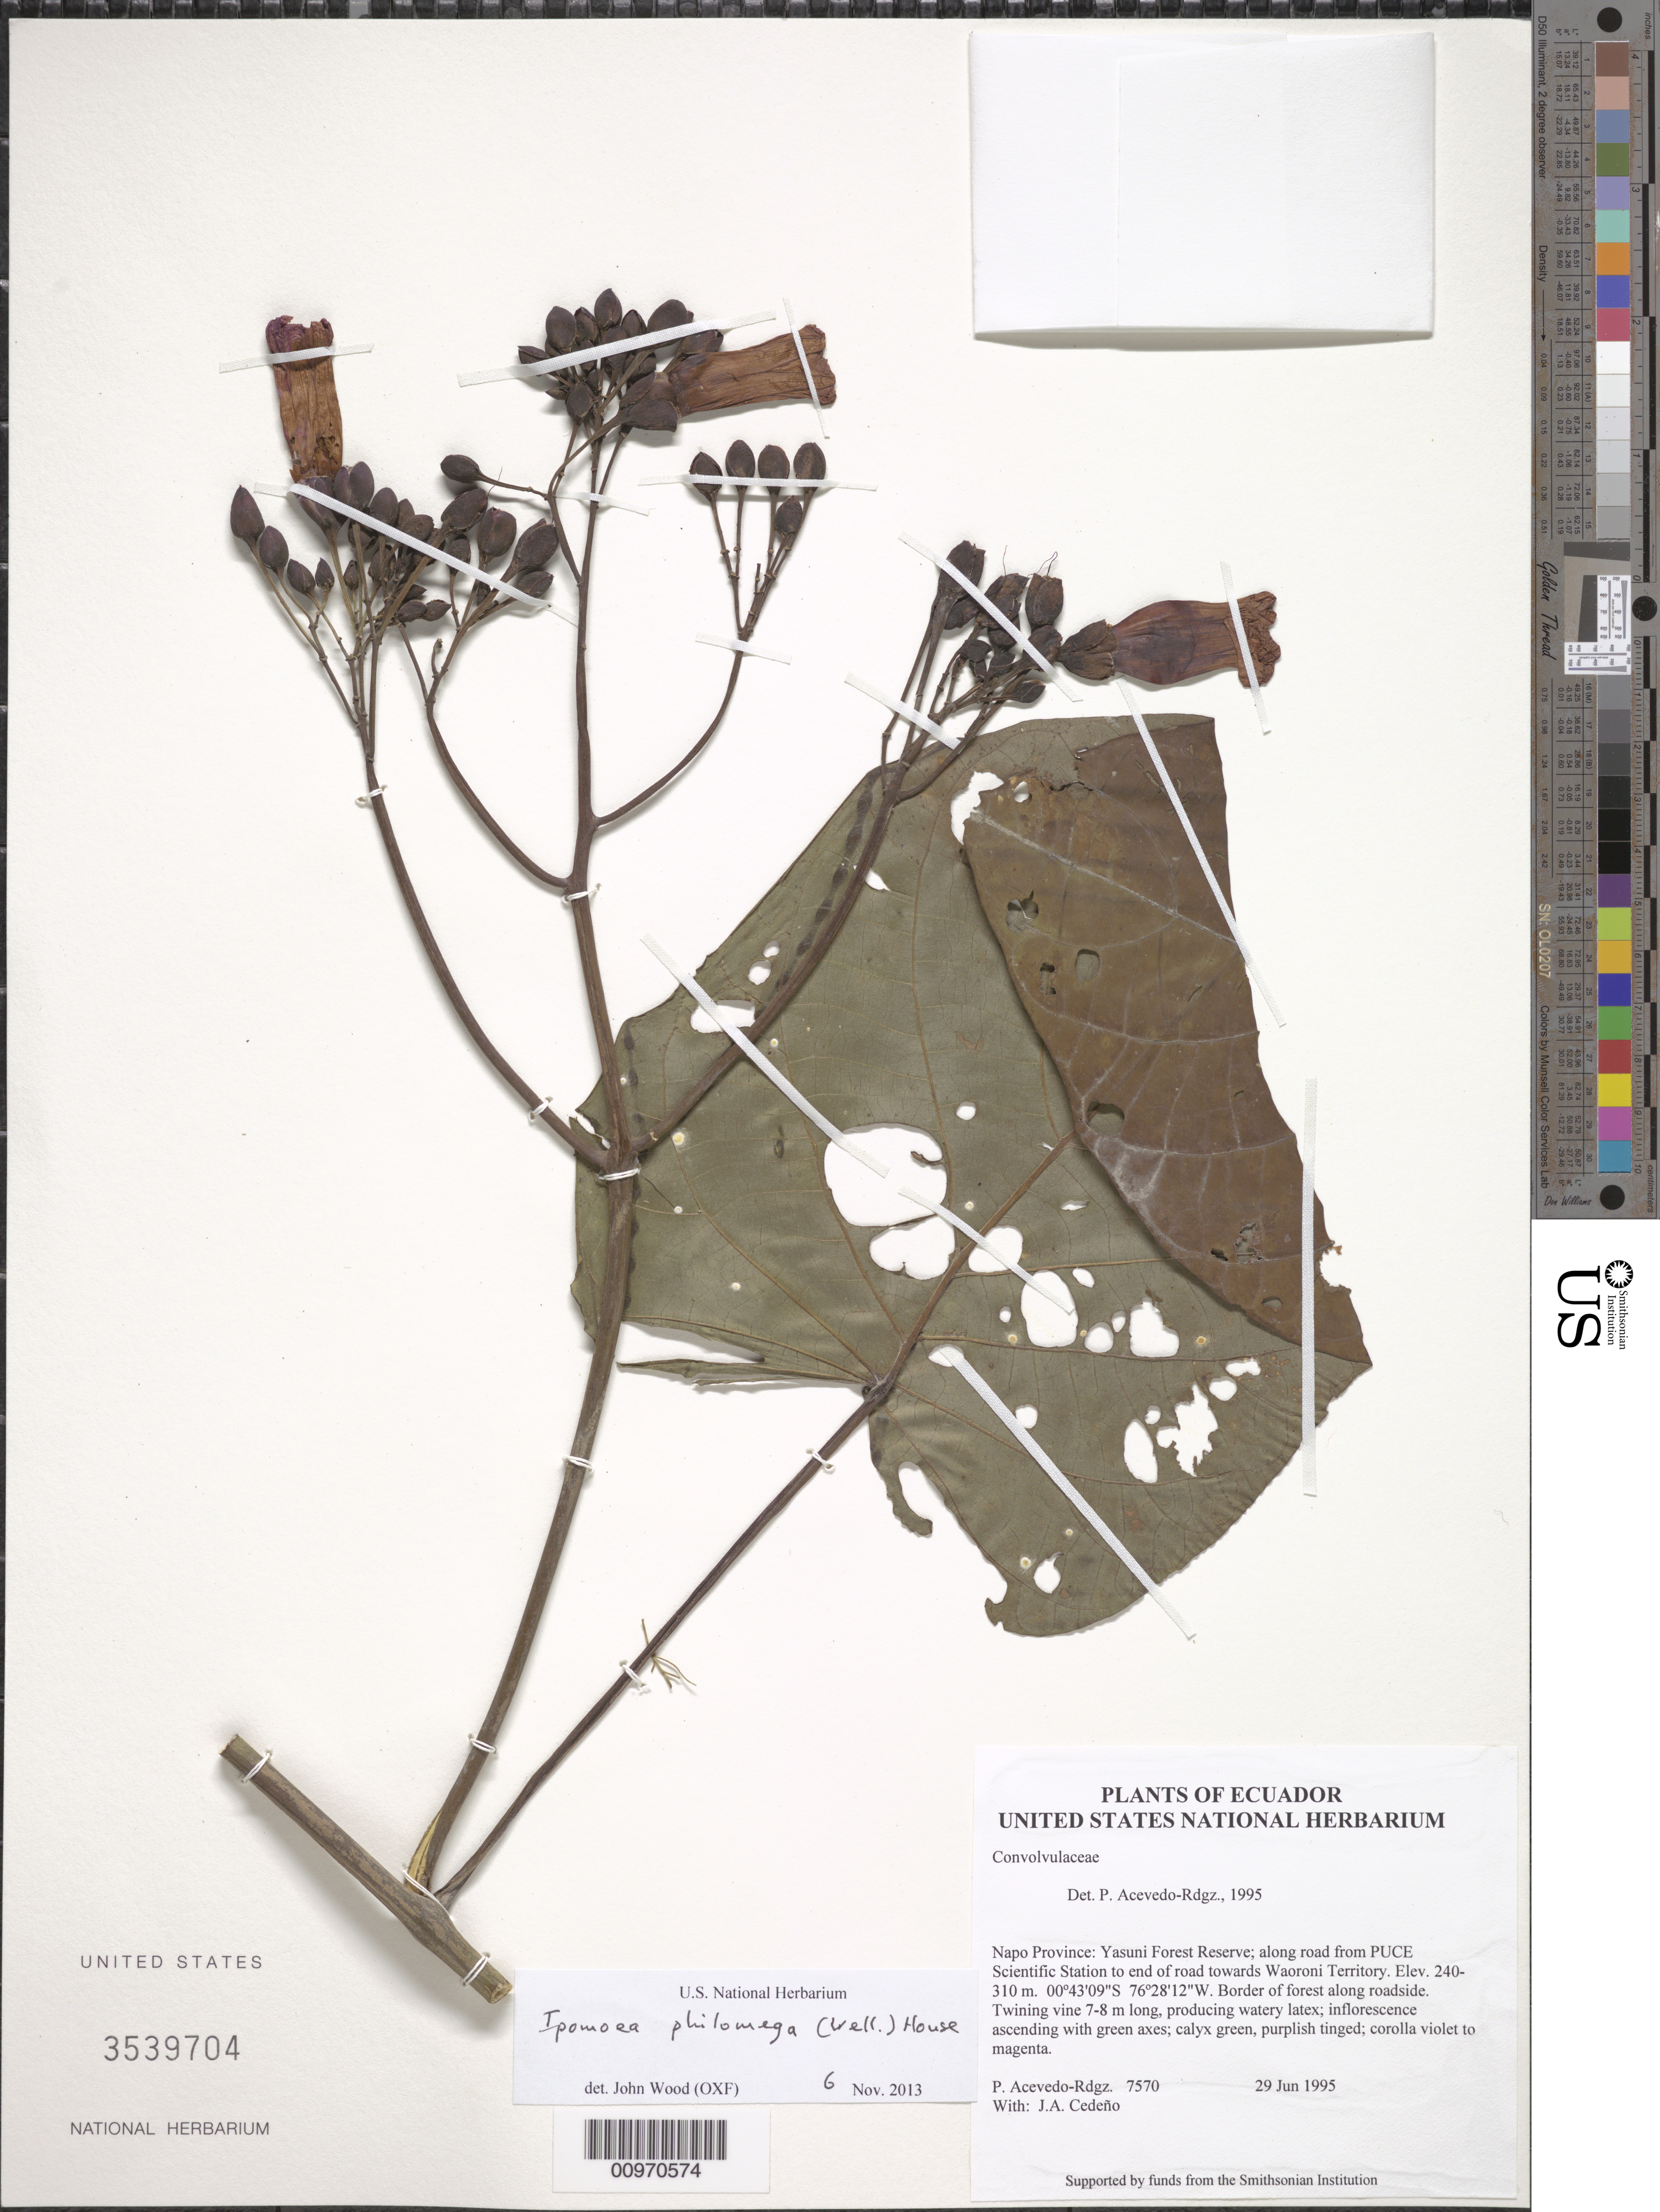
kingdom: Plantae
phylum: Tracheophyta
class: Magnoliopsida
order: Solanales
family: Convolvulaceae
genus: Ipomoea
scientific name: Ipomoea philomega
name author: (Vell.) House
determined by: Wood, John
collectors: P. Acevedo-Rodr. & J. A. Cedeño M.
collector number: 7570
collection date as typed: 29 Jun 1995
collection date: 1995-06-29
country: Ecuador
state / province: Napo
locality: Napo Province: Yasuni Forest Reserve; along road from PUCE Scientific Station to end of road towards Waoroni Territory.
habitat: Border of forest along roadside.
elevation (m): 240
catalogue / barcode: US 3539704